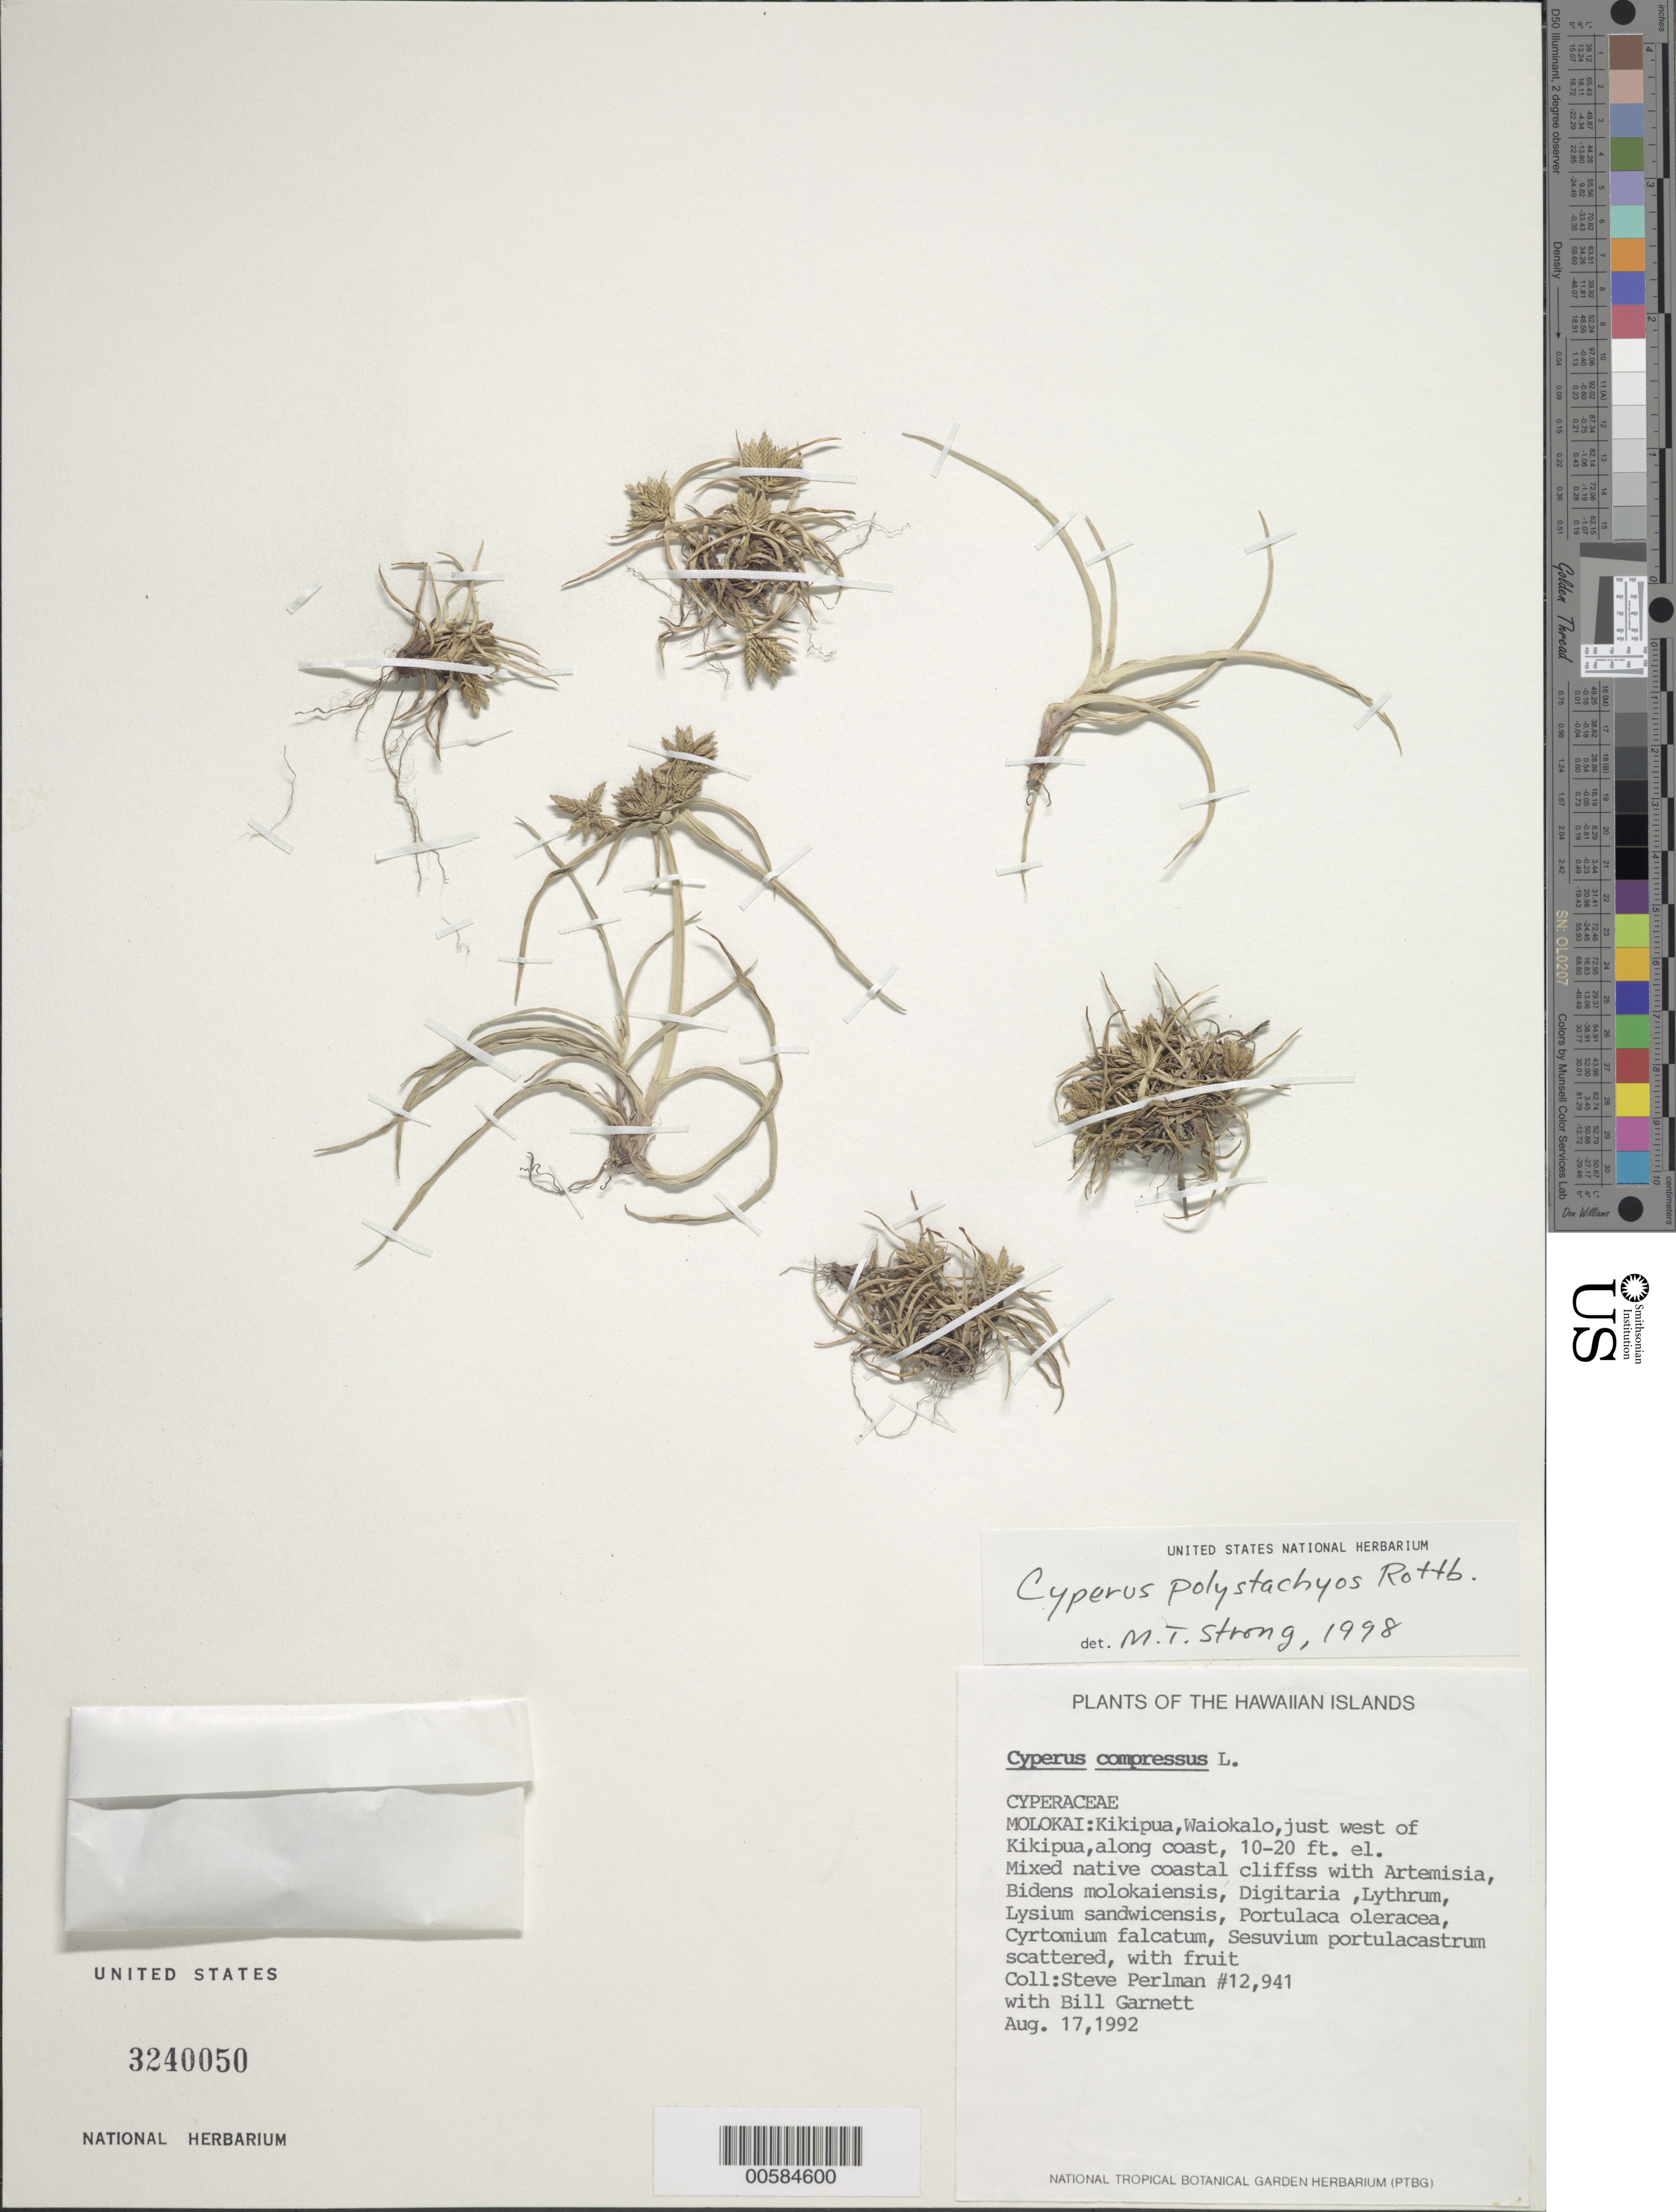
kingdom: Plantae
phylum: Tracheophyta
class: Liliopsida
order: Poales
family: Cyperaceae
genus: Cyperus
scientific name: Cyperus polystachyos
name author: Rottb.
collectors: S. P. Perlman & B. Garnett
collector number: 12941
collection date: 1992-08-17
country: United States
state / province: Hawaii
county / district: Maui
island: Moloka'i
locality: Kikipua, Waiokalo, just west of Kikipua, along coast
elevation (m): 3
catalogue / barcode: US 3240050